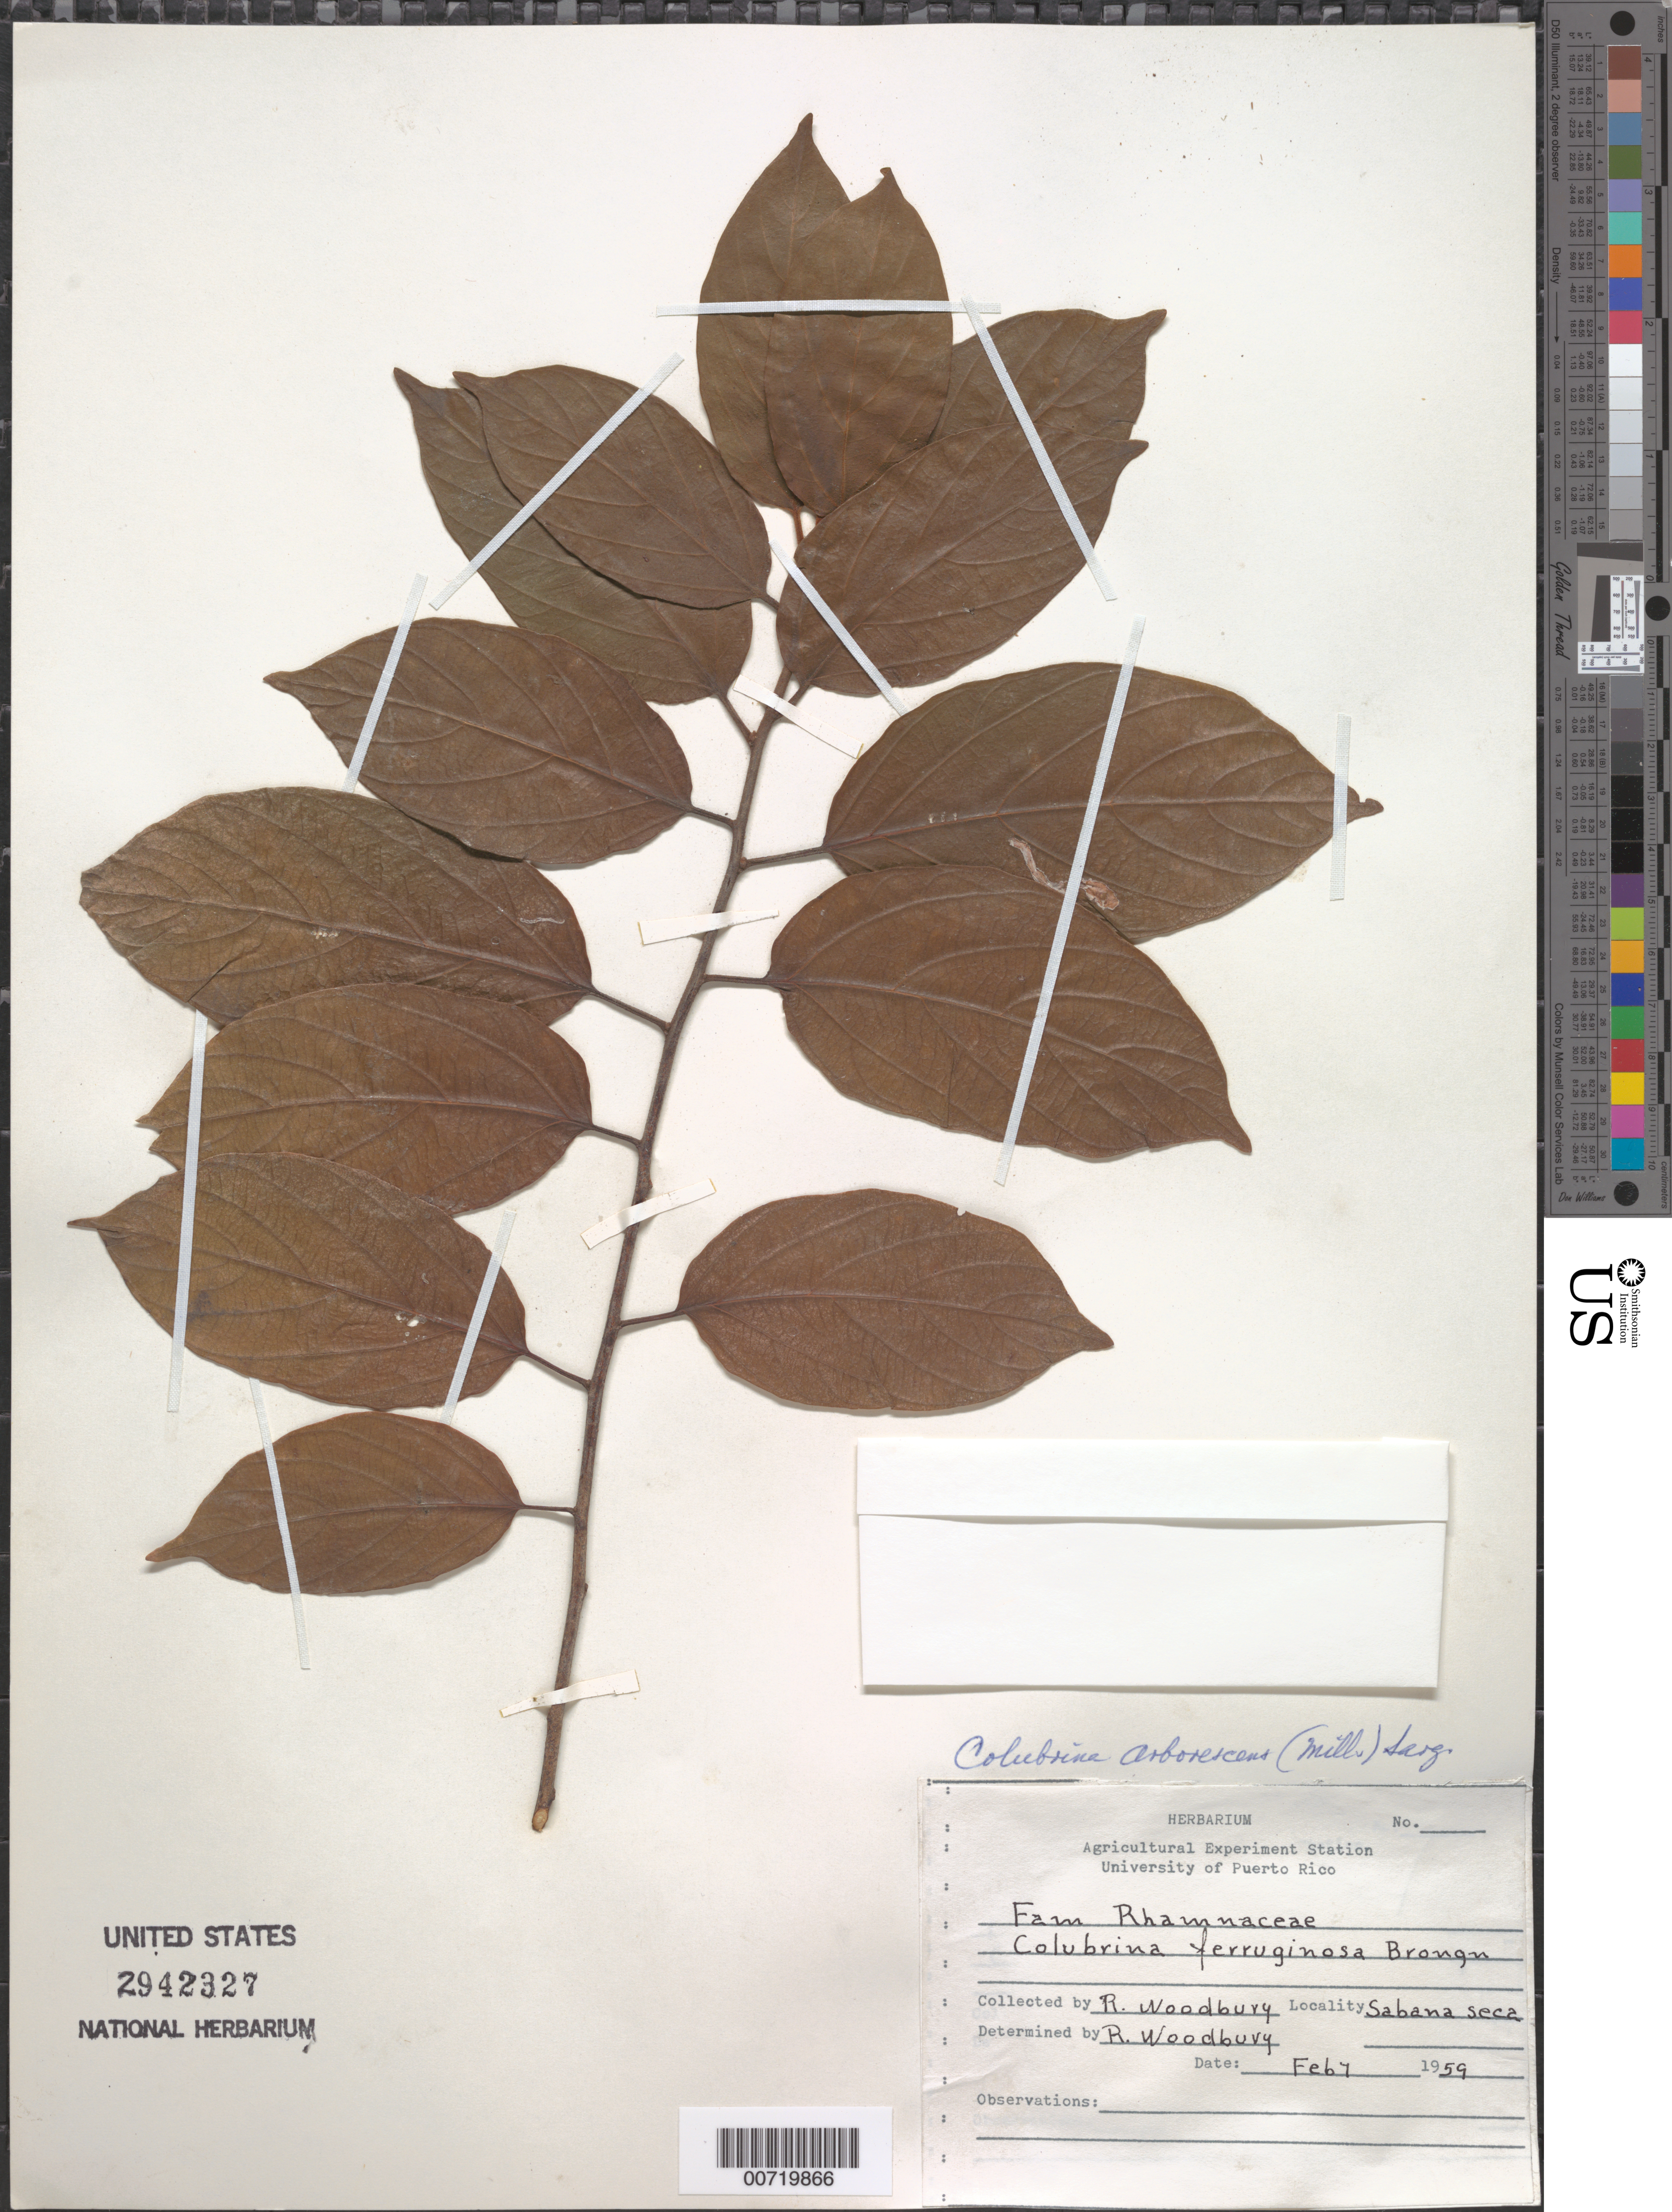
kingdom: Plantae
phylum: Tracheophyta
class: Magnoliopsida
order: Rosales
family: Rhamnaceae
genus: Colubrina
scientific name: Colubrina arborescens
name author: (Mill.) Sarg.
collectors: R. O. Woodbury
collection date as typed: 07 Feb 1959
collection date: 1959-02-07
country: Puerto Rico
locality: Sabana seca, Agricultural Exp. Station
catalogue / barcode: US 2942327